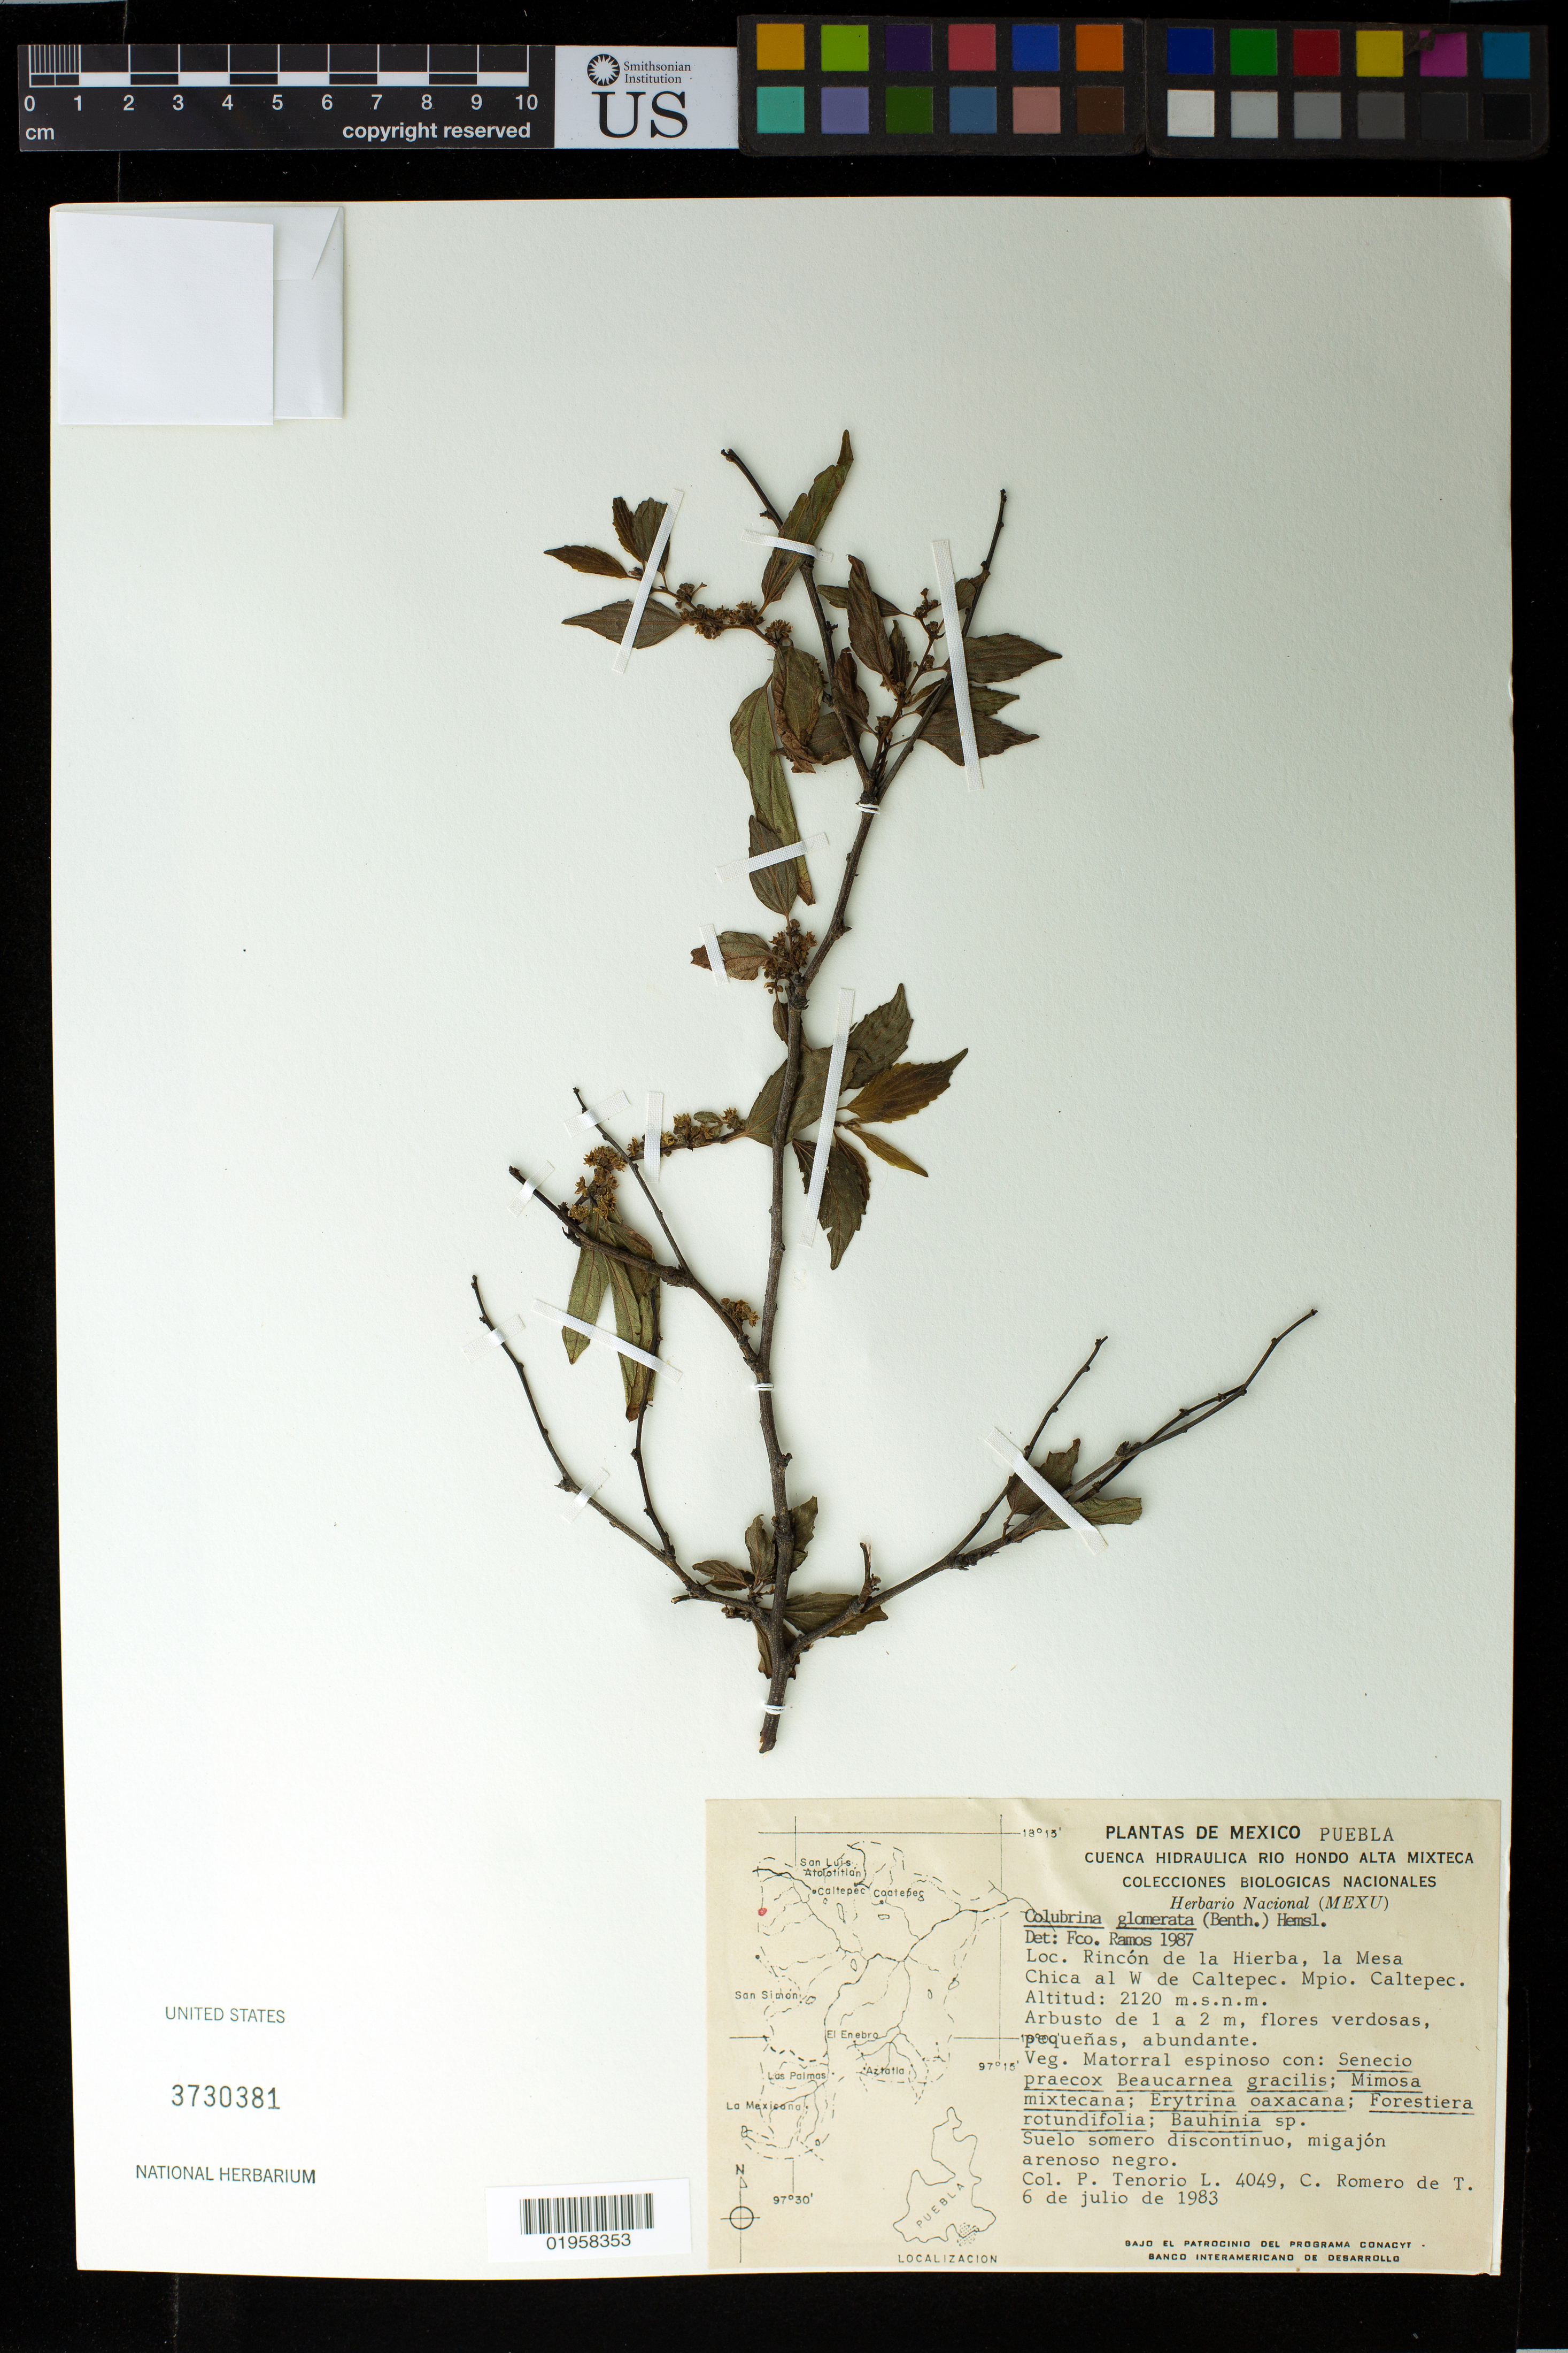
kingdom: Plantae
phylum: Tracheophyta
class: Magnoliopsida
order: Rosales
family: Rhamnaceae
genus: Colubrina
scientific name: Colubrina glomerata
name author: (Benth.) Hemsl.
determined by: Ramos, F.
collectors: P. Tenorio L. & C. Romero de T.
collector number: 4049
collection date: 1983-07-06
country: Mexico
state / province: Puebla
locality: Rincón de la Hierba, la Mesa Chica al W de Caltepec. Mpio. Caltepec.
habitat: Suelo somero discontinuo, migajón arenoso negro. Matorral espinoso con: Senecio praecox; Beaucarnea gracilis; Mimosa mixtecana; Erytrina oaxacana; Forestiera rotundifolia; Bauhinia sp.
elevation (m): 2120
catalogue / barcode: US 3730381